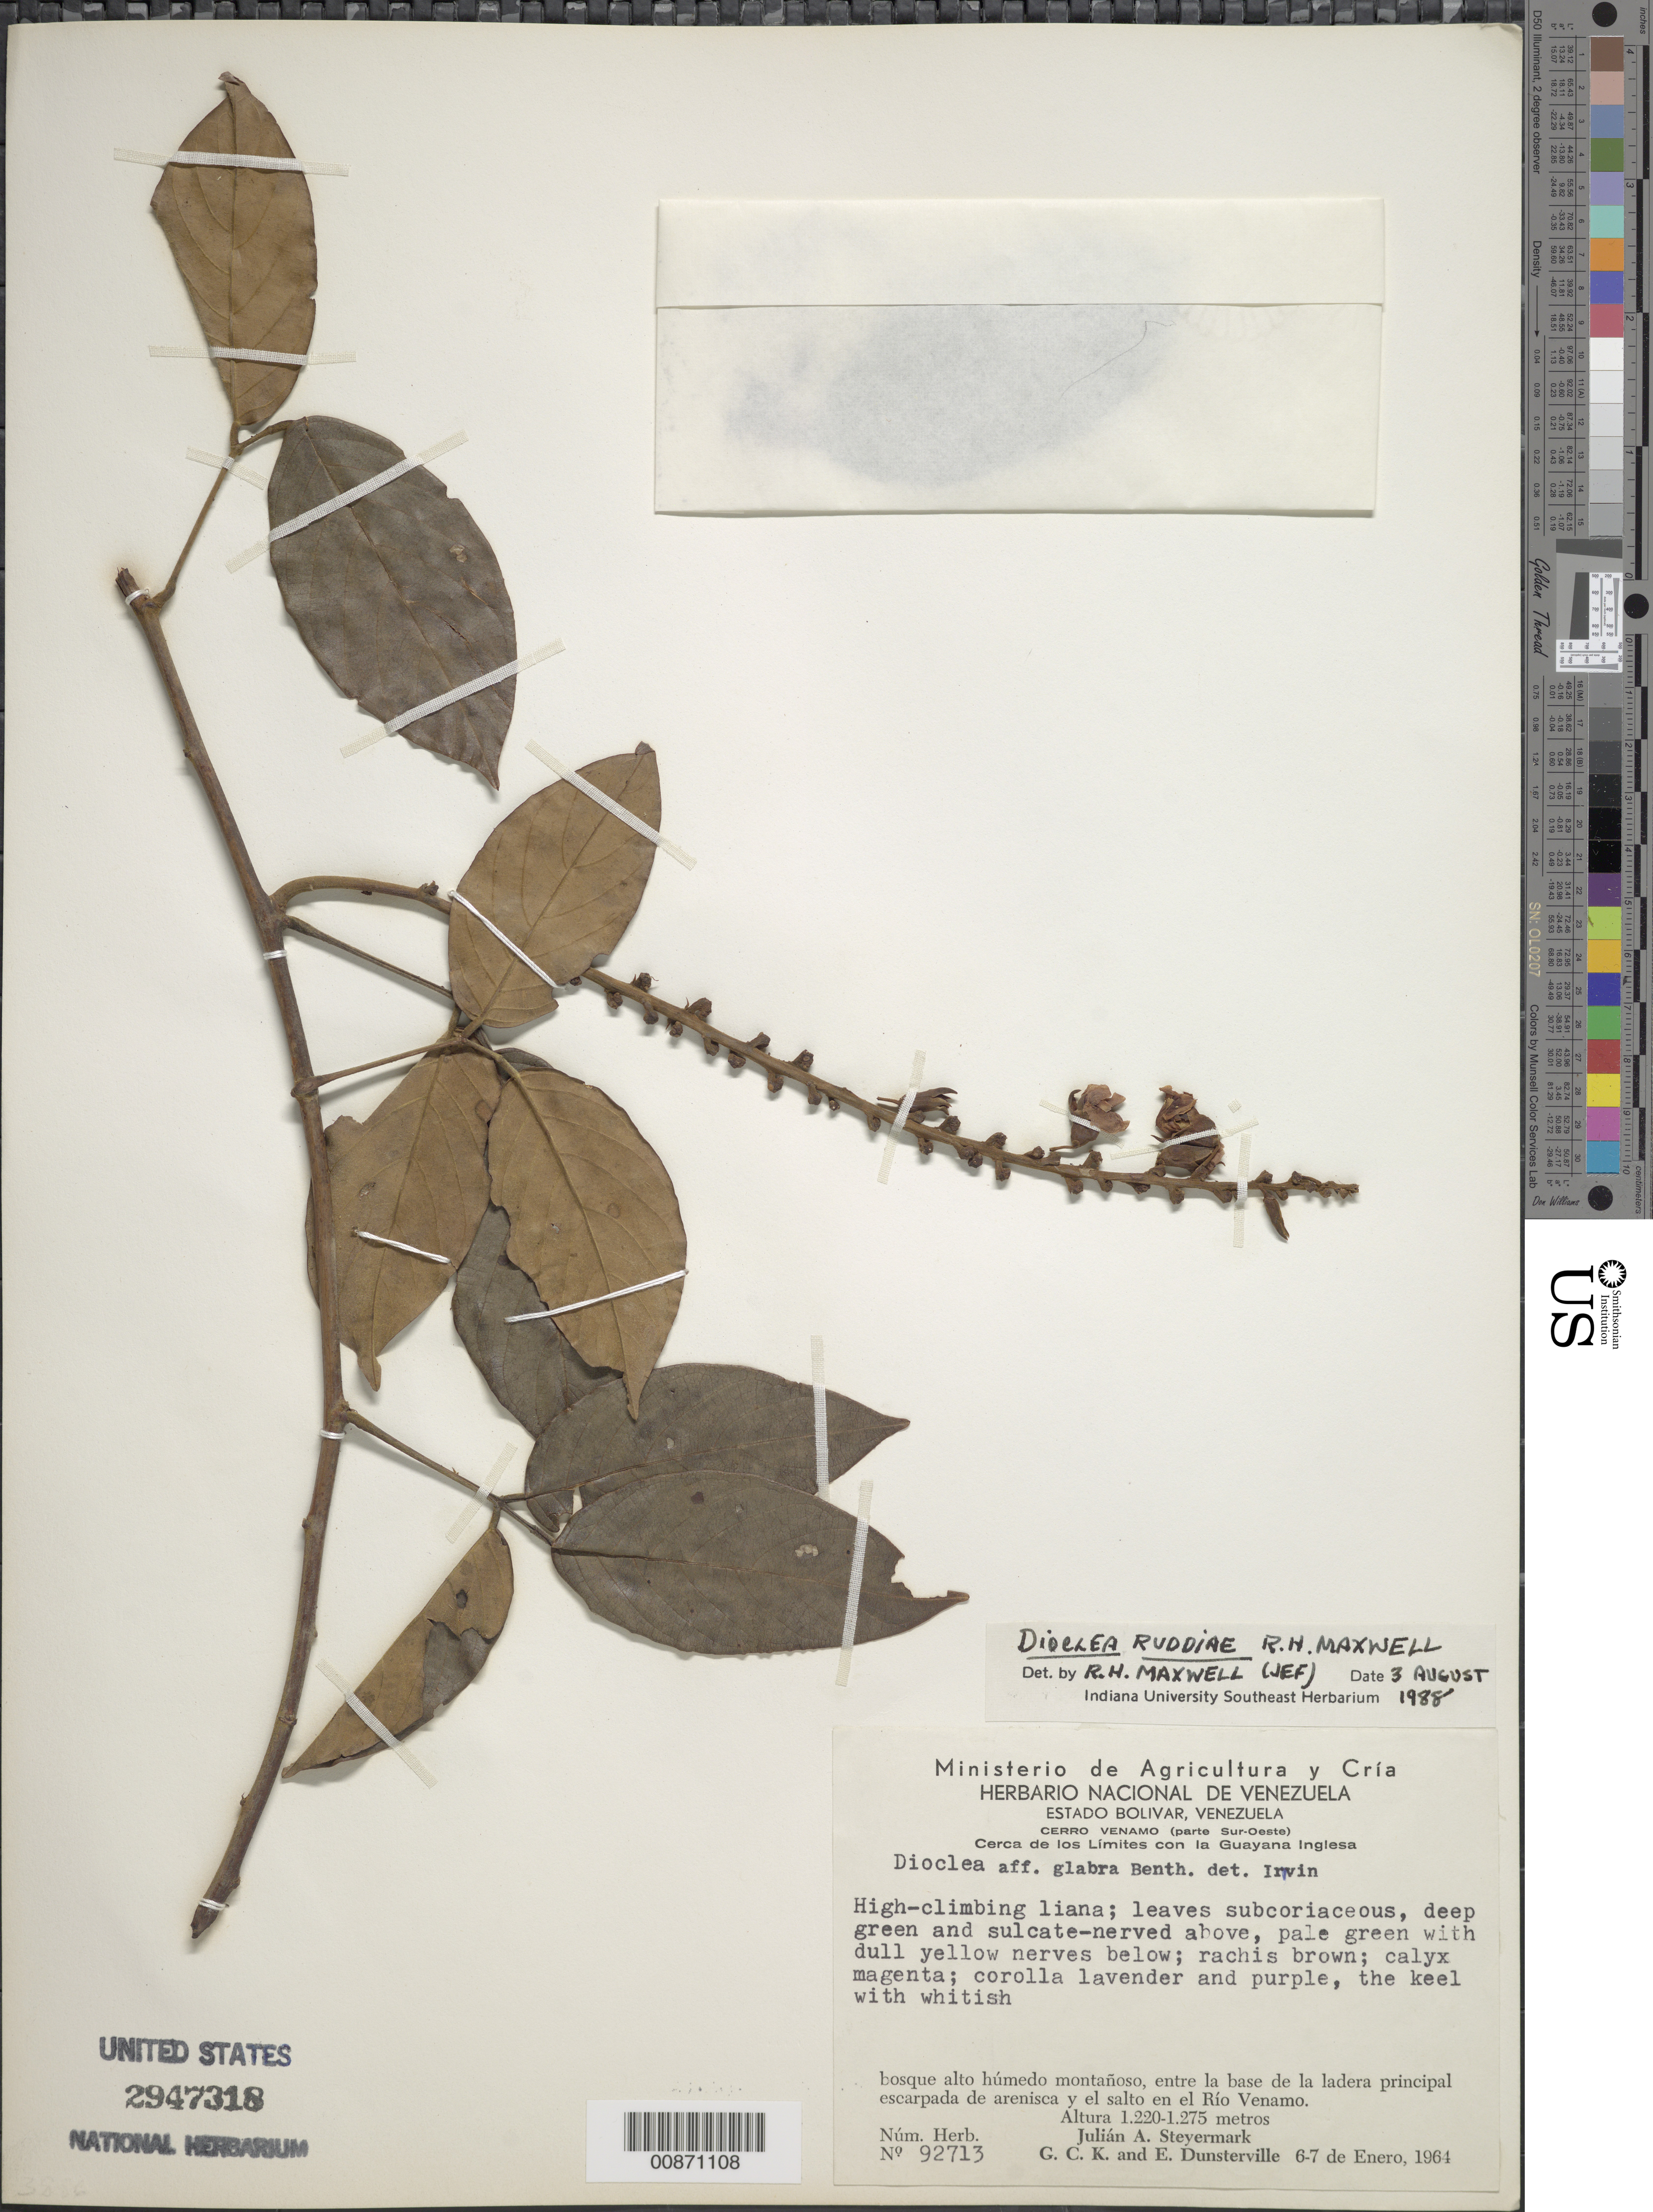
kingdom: Plantae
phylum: Tracheophyta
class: Magnoliopsida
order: Fabales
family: Fabaceae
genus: Macropsychanthus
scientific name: Macropsychanthus ruddiae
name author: (R.H. Maxwell) L.P. Queiroz & Snak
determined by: Strong, Mark T., (BOT), Smithsonian Institution - National Museum of Natural History (UNITED STATES)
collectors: J. Steyermark, G. C. K. Dunsterville & E. Dunsterville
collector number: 92713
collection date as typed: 6-Jan-64 to 7-Jan-64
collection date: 1964-01-06/1964-01-07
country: Venezuela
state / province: Bolívar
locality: Cerro Venamo, Río Venamo, entre la base de la ladera principal escarpada de arenisca y el salto en el Río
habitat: Bosque alto húmedo montañoso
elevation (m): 1220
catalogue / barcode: US 2947318